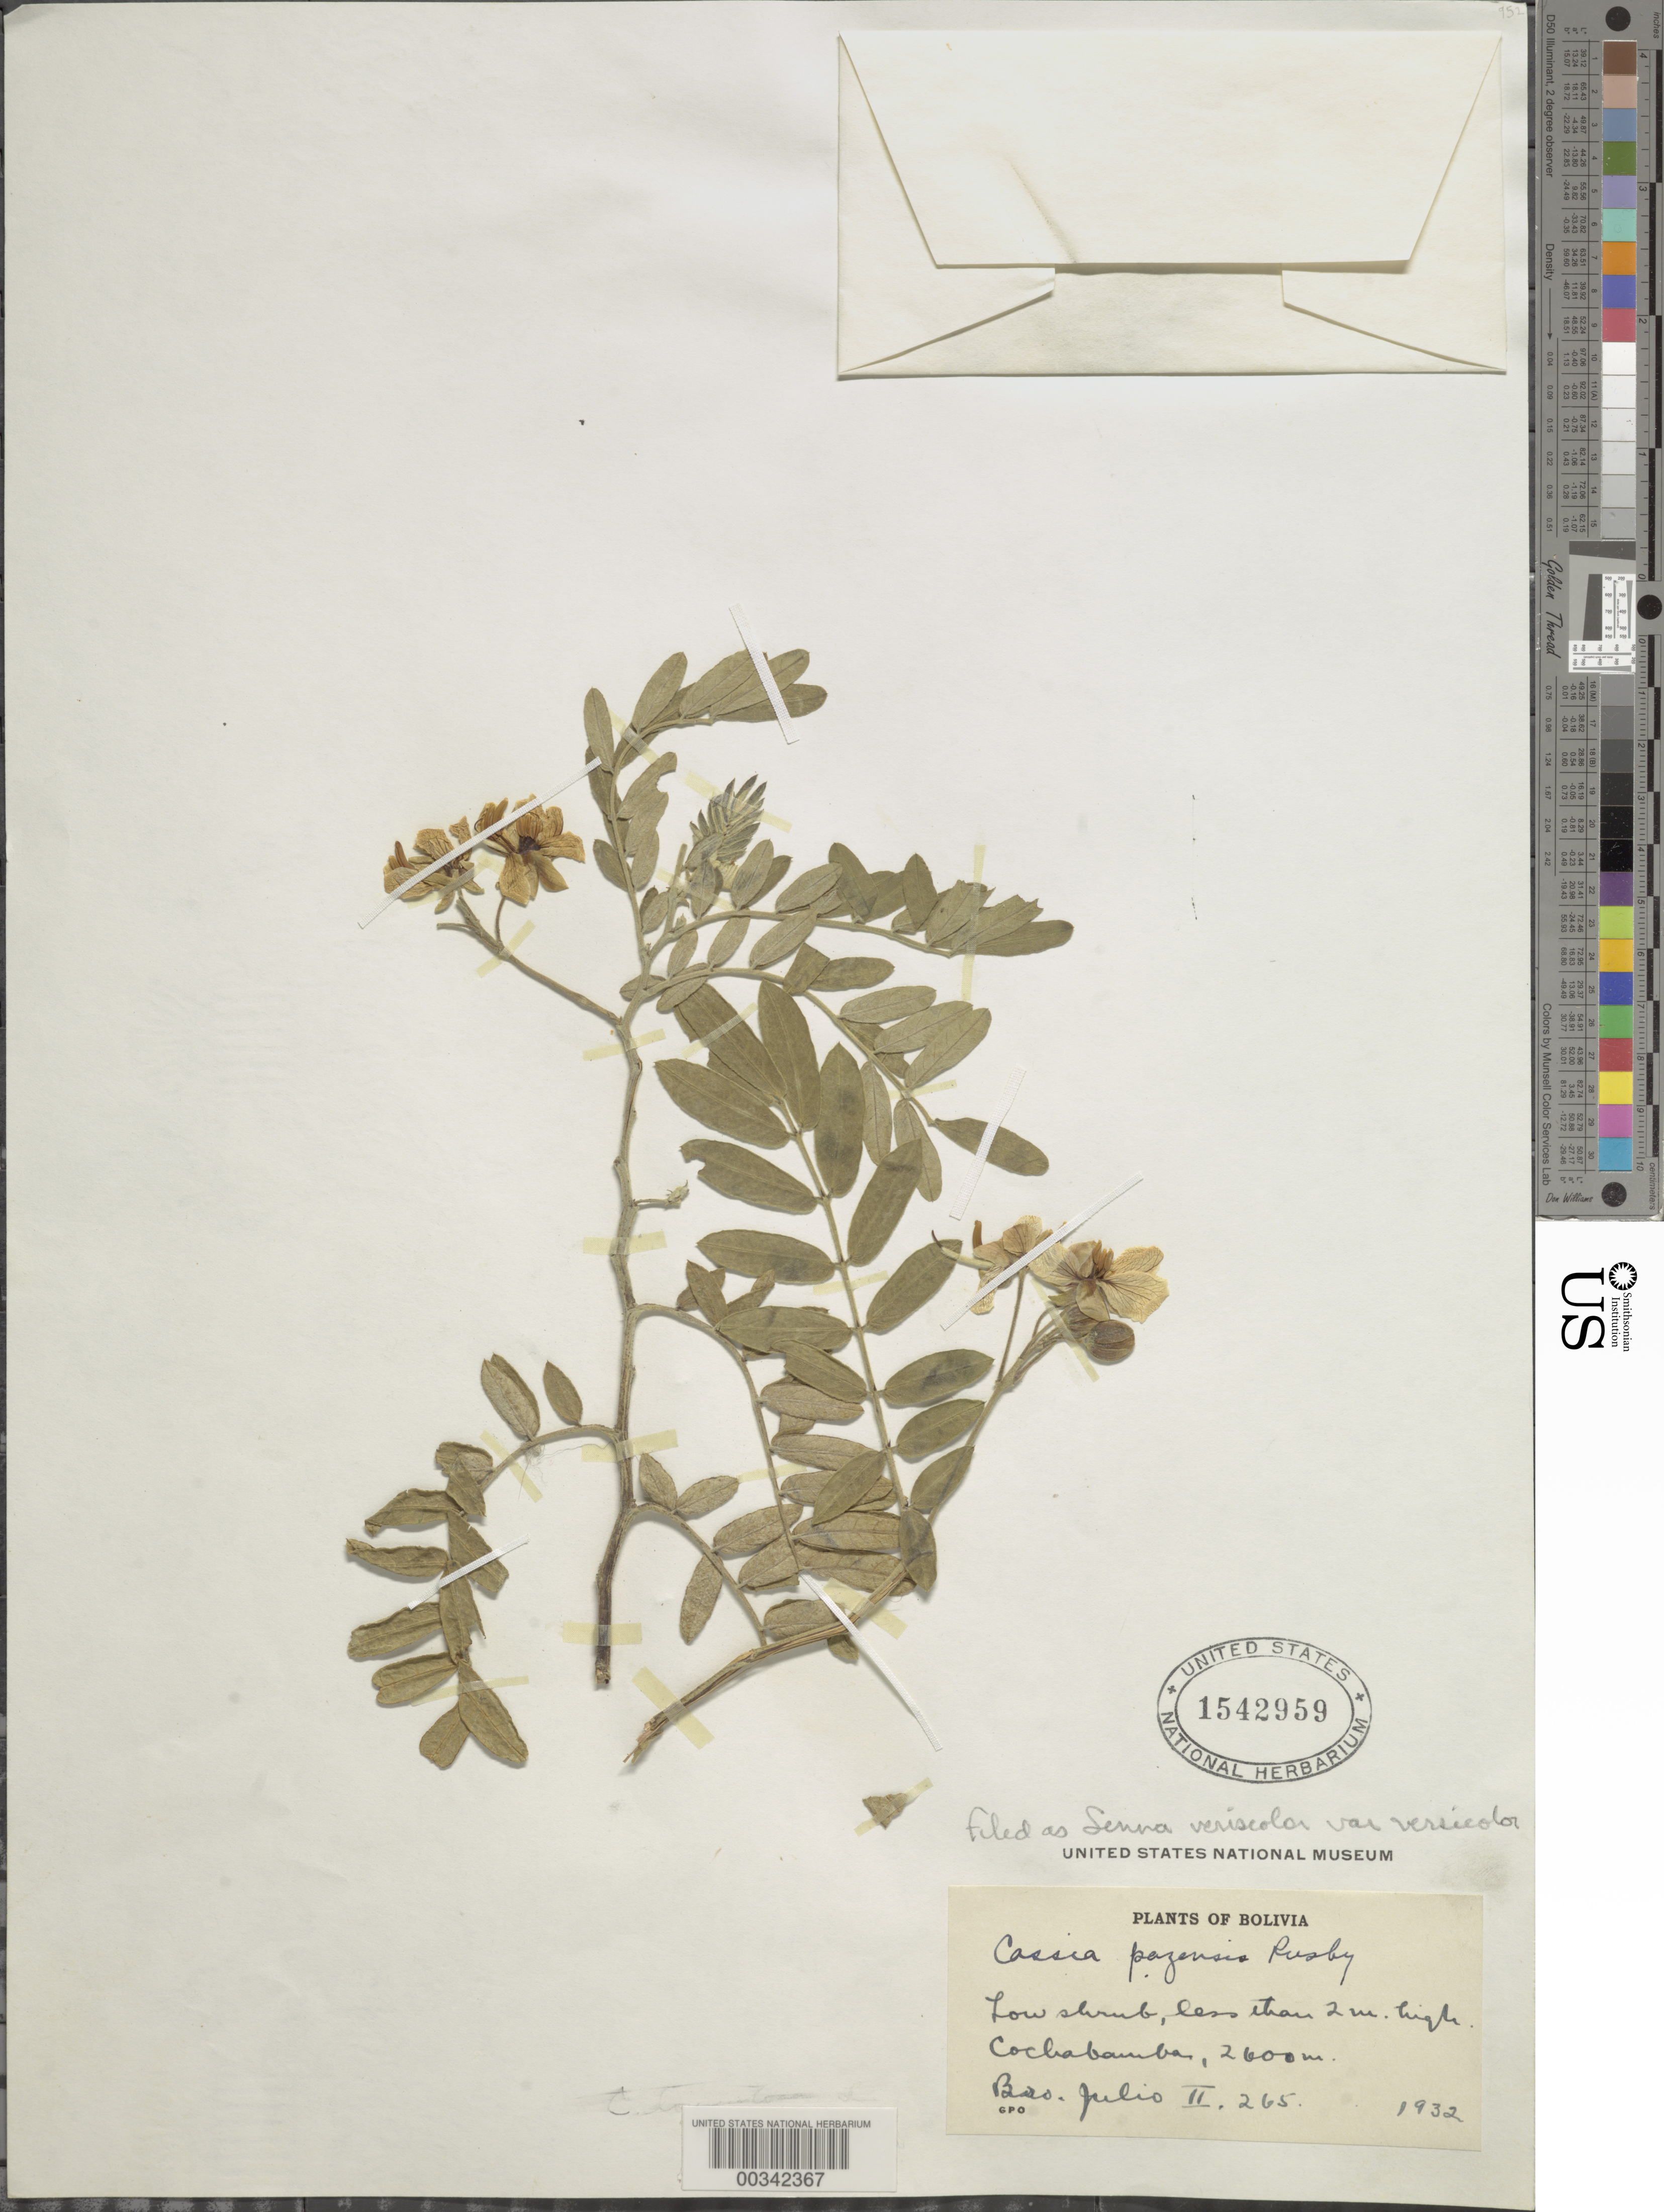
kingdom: Plantae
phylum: Tracheophyta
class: Magnoliopsida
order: Brassicales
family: Brassicaceae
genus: Erysimum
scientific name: Erysimum capitatum subsp. perenne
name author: (S. Watson ex Coville) R.A. Price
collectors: Bro. Julio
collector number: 265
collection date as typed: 1932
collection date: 1932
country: Bolivia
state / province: Cochabamba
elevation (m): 2600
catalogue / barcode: US 1542959